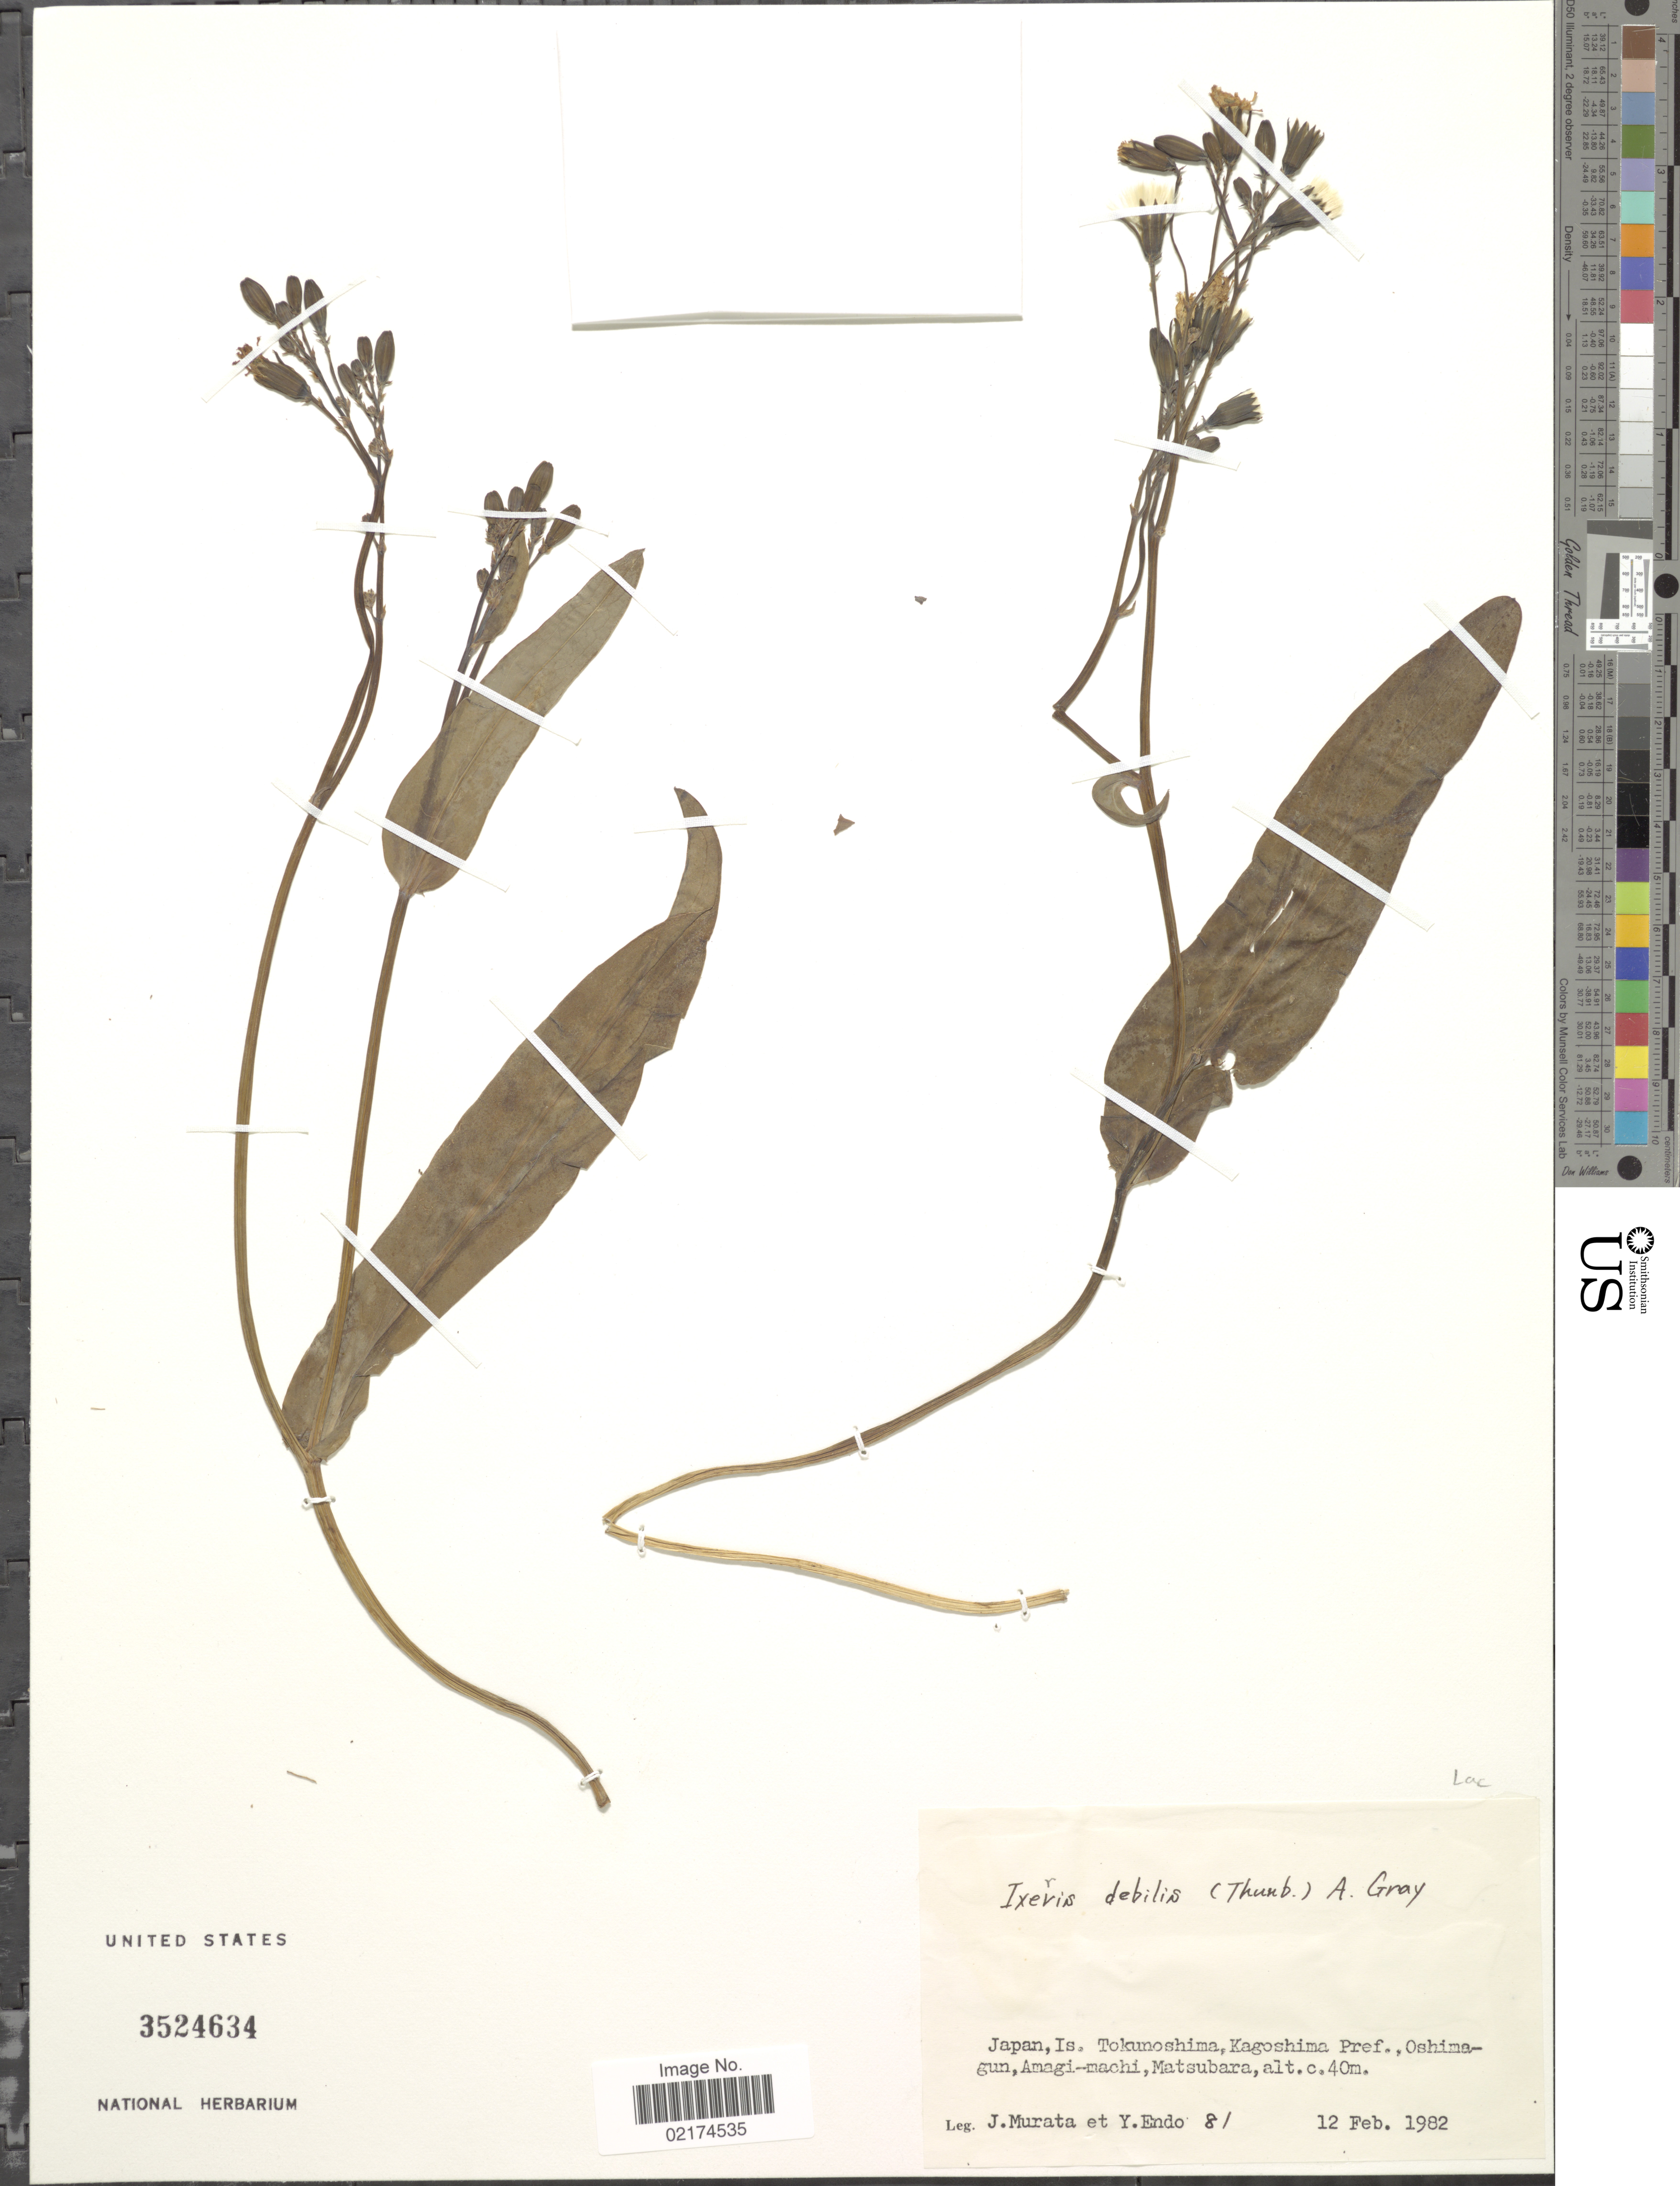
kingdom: Plantae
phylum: Tracheophyta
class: Magnoliopsida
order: Asterales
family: Asteraceae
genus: Ixeris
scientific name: Ixeris debilis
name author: (Thunb.) A. Gray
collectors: J. Murata & Y. Endo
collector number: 81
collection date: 1982-02-12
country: Japan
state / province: Kagosima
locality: Is. Tokunoshima, Oshimagun, Amagi-machi, Matsubara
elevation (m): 40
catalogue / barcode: US 3524634